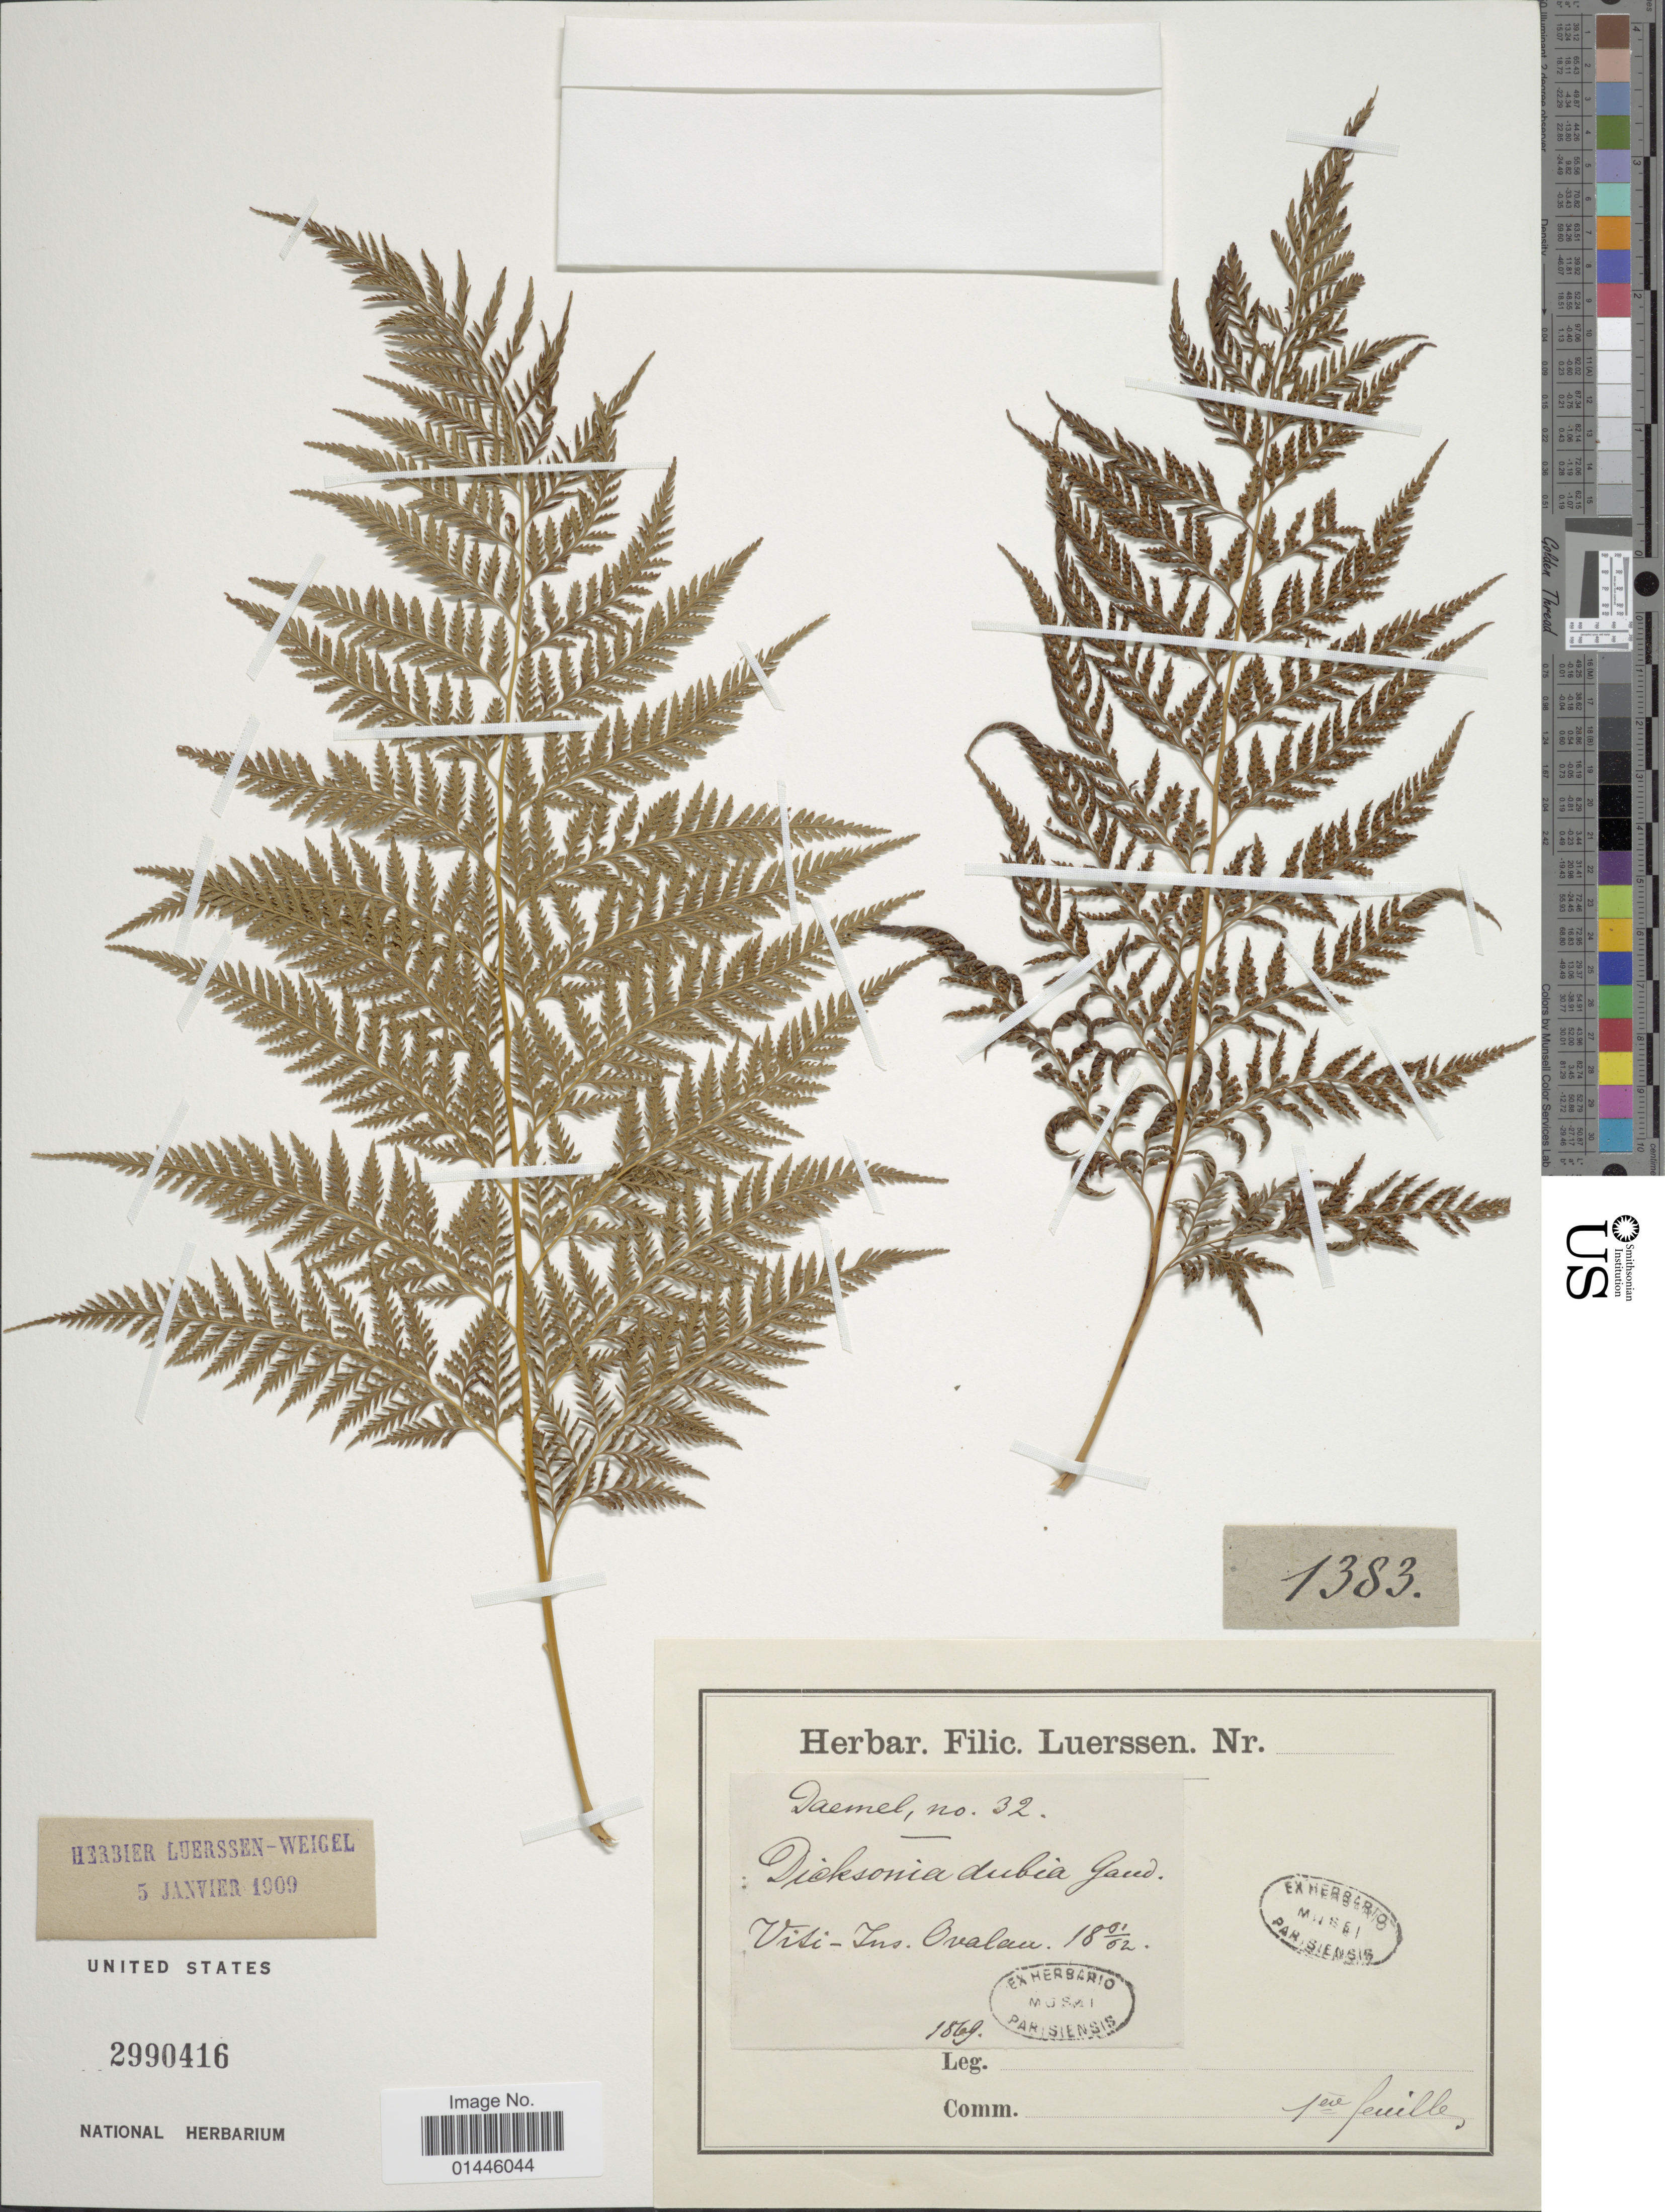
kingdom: Plantae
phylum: Tracheophyta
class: Polypodiopsida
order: Cyatheales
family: Dicksoniaceae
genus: Calochlaena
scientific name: Calochlaena straminea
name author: (Labill.) M.D. Turner & R.A. White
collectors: Daemel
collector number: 32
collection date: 1869-02-01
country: Fiji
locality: Visi-Ins. Ovalau.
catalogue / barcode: US 2990416